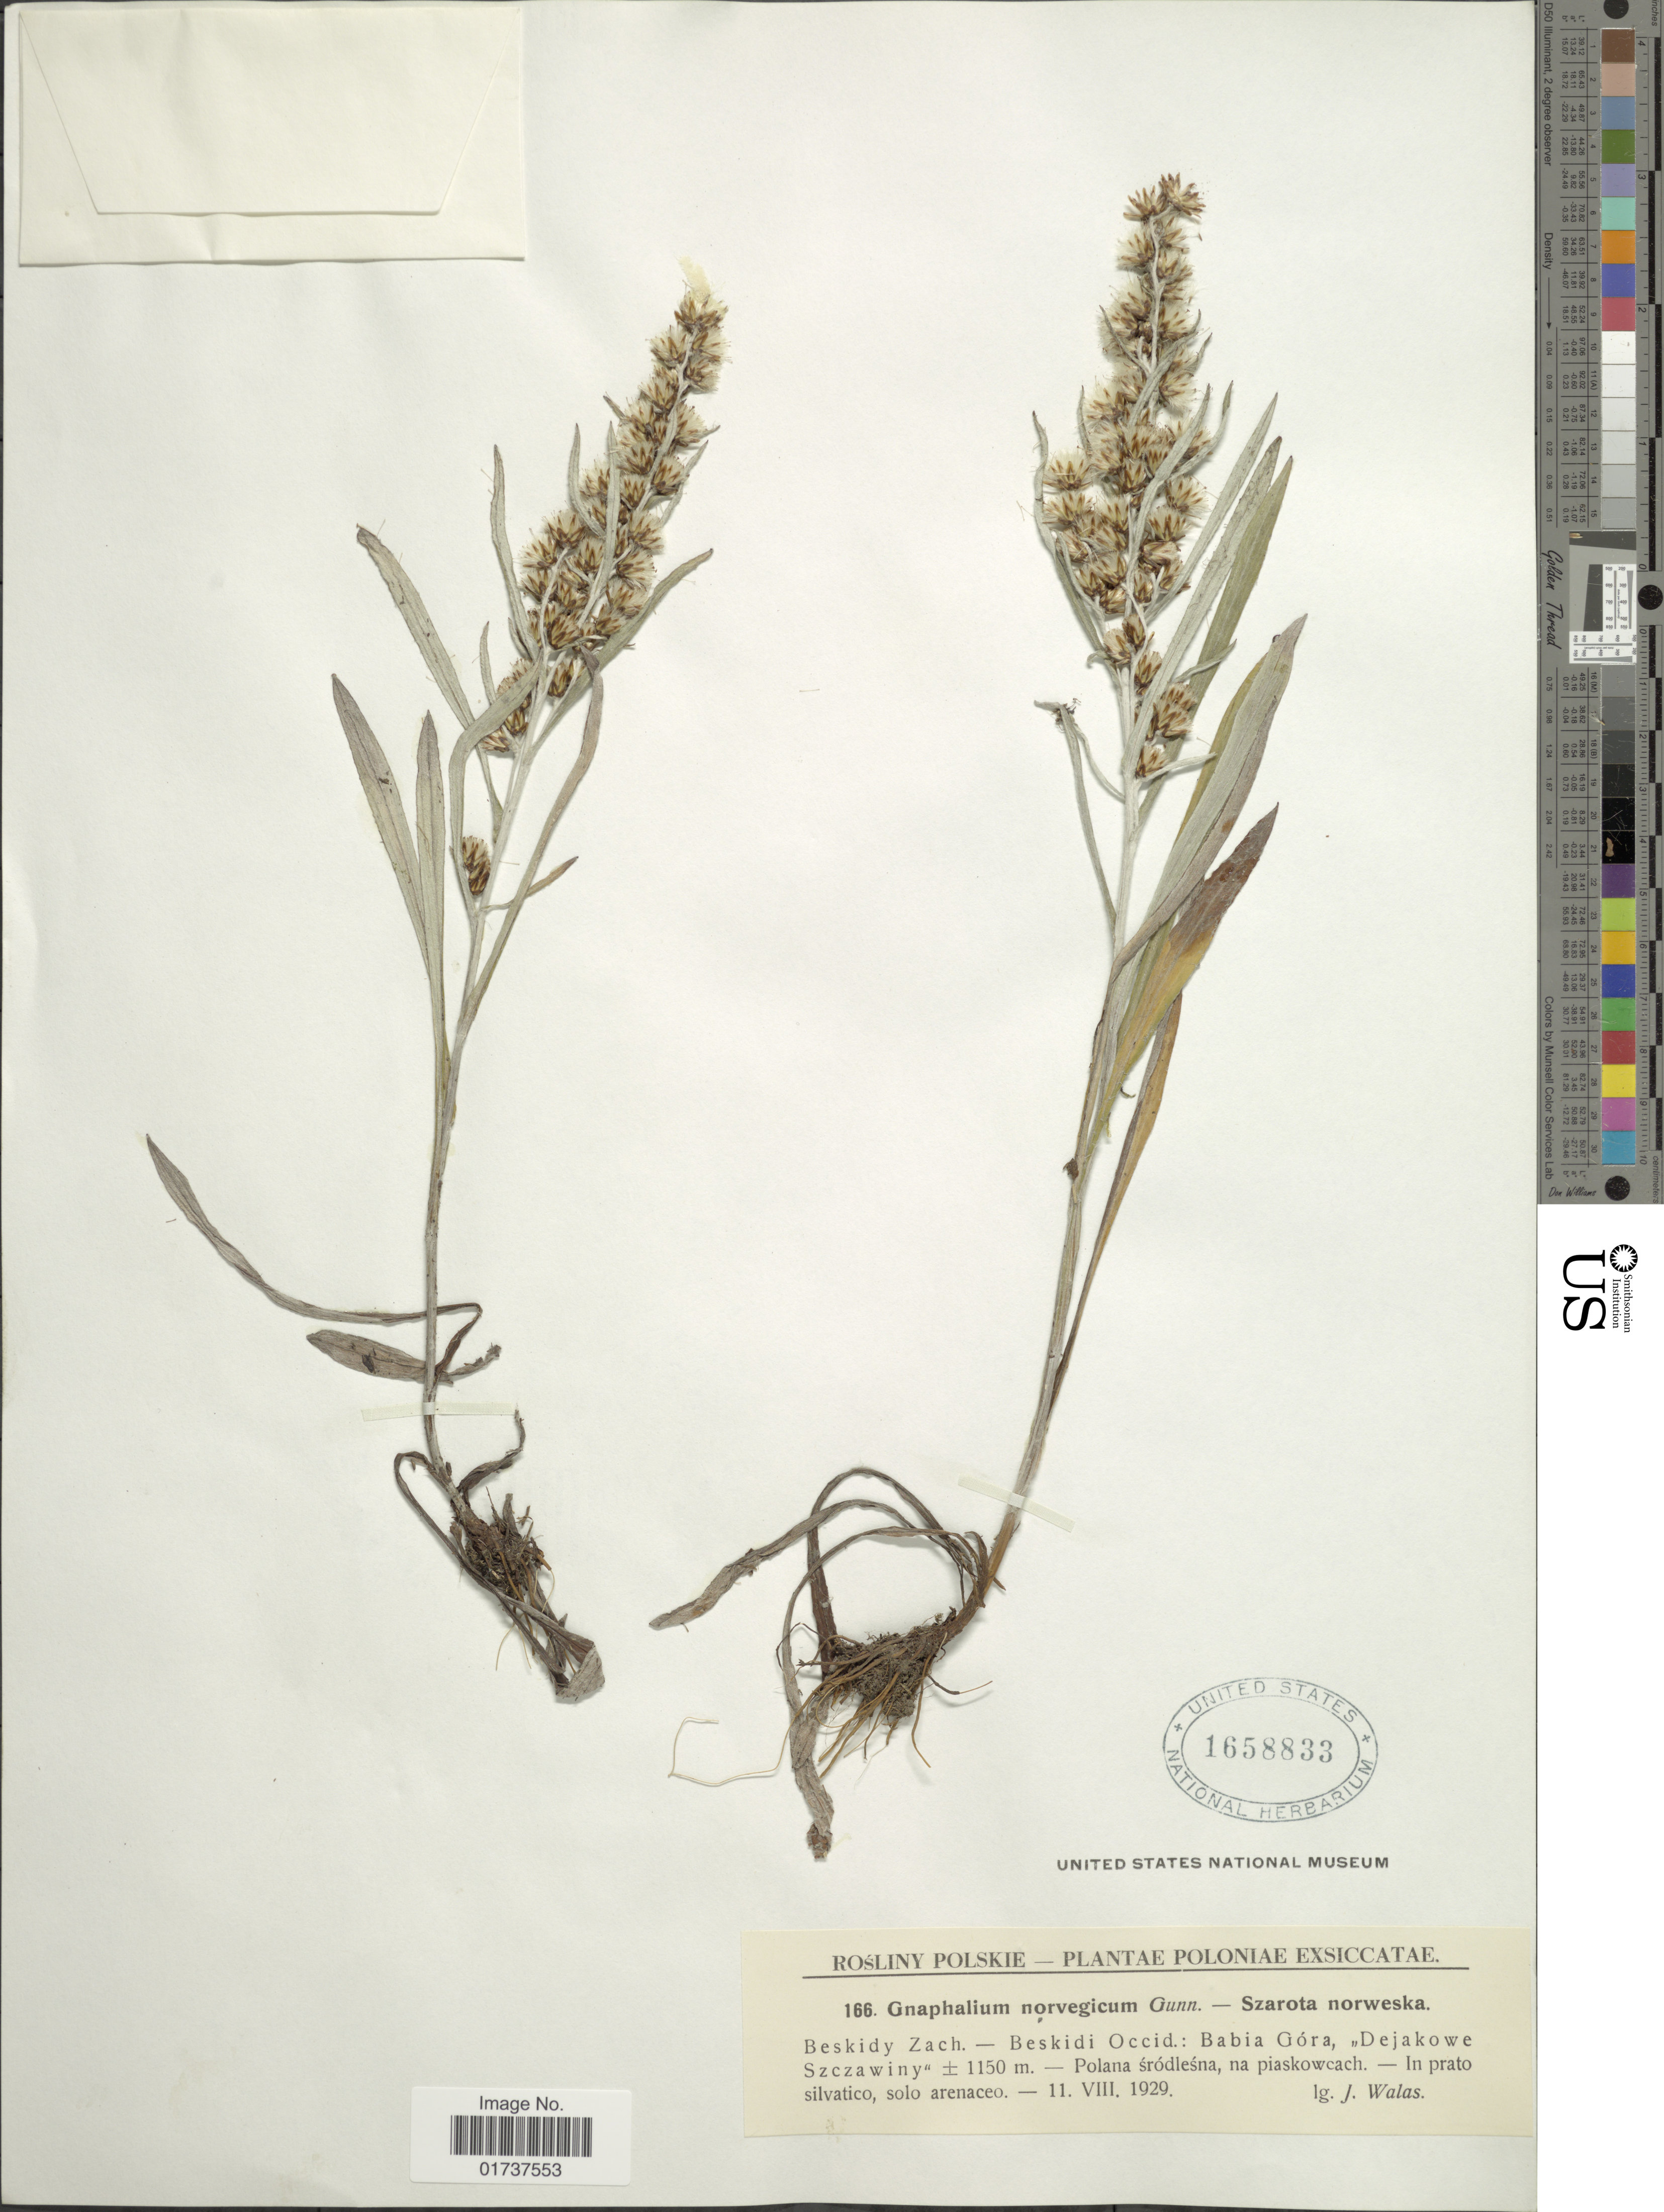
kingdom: Plantae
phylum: Tracheophyta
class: Magnoliopsida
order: Asterales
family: Asteraceae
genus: Gnaphalium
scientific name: Gnaphalium norvegicum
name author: Gunnerus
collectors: J. Walas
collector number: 166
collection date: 1929-08-11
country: Poland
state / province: Zachodniopomorskie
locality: Beskidy Zach. - Beskidi Occid: Babia Gora, Dejakowe Szczawiny, Polana srodlesna, na piaskowcach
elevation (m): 1150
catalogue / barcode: US 1658833